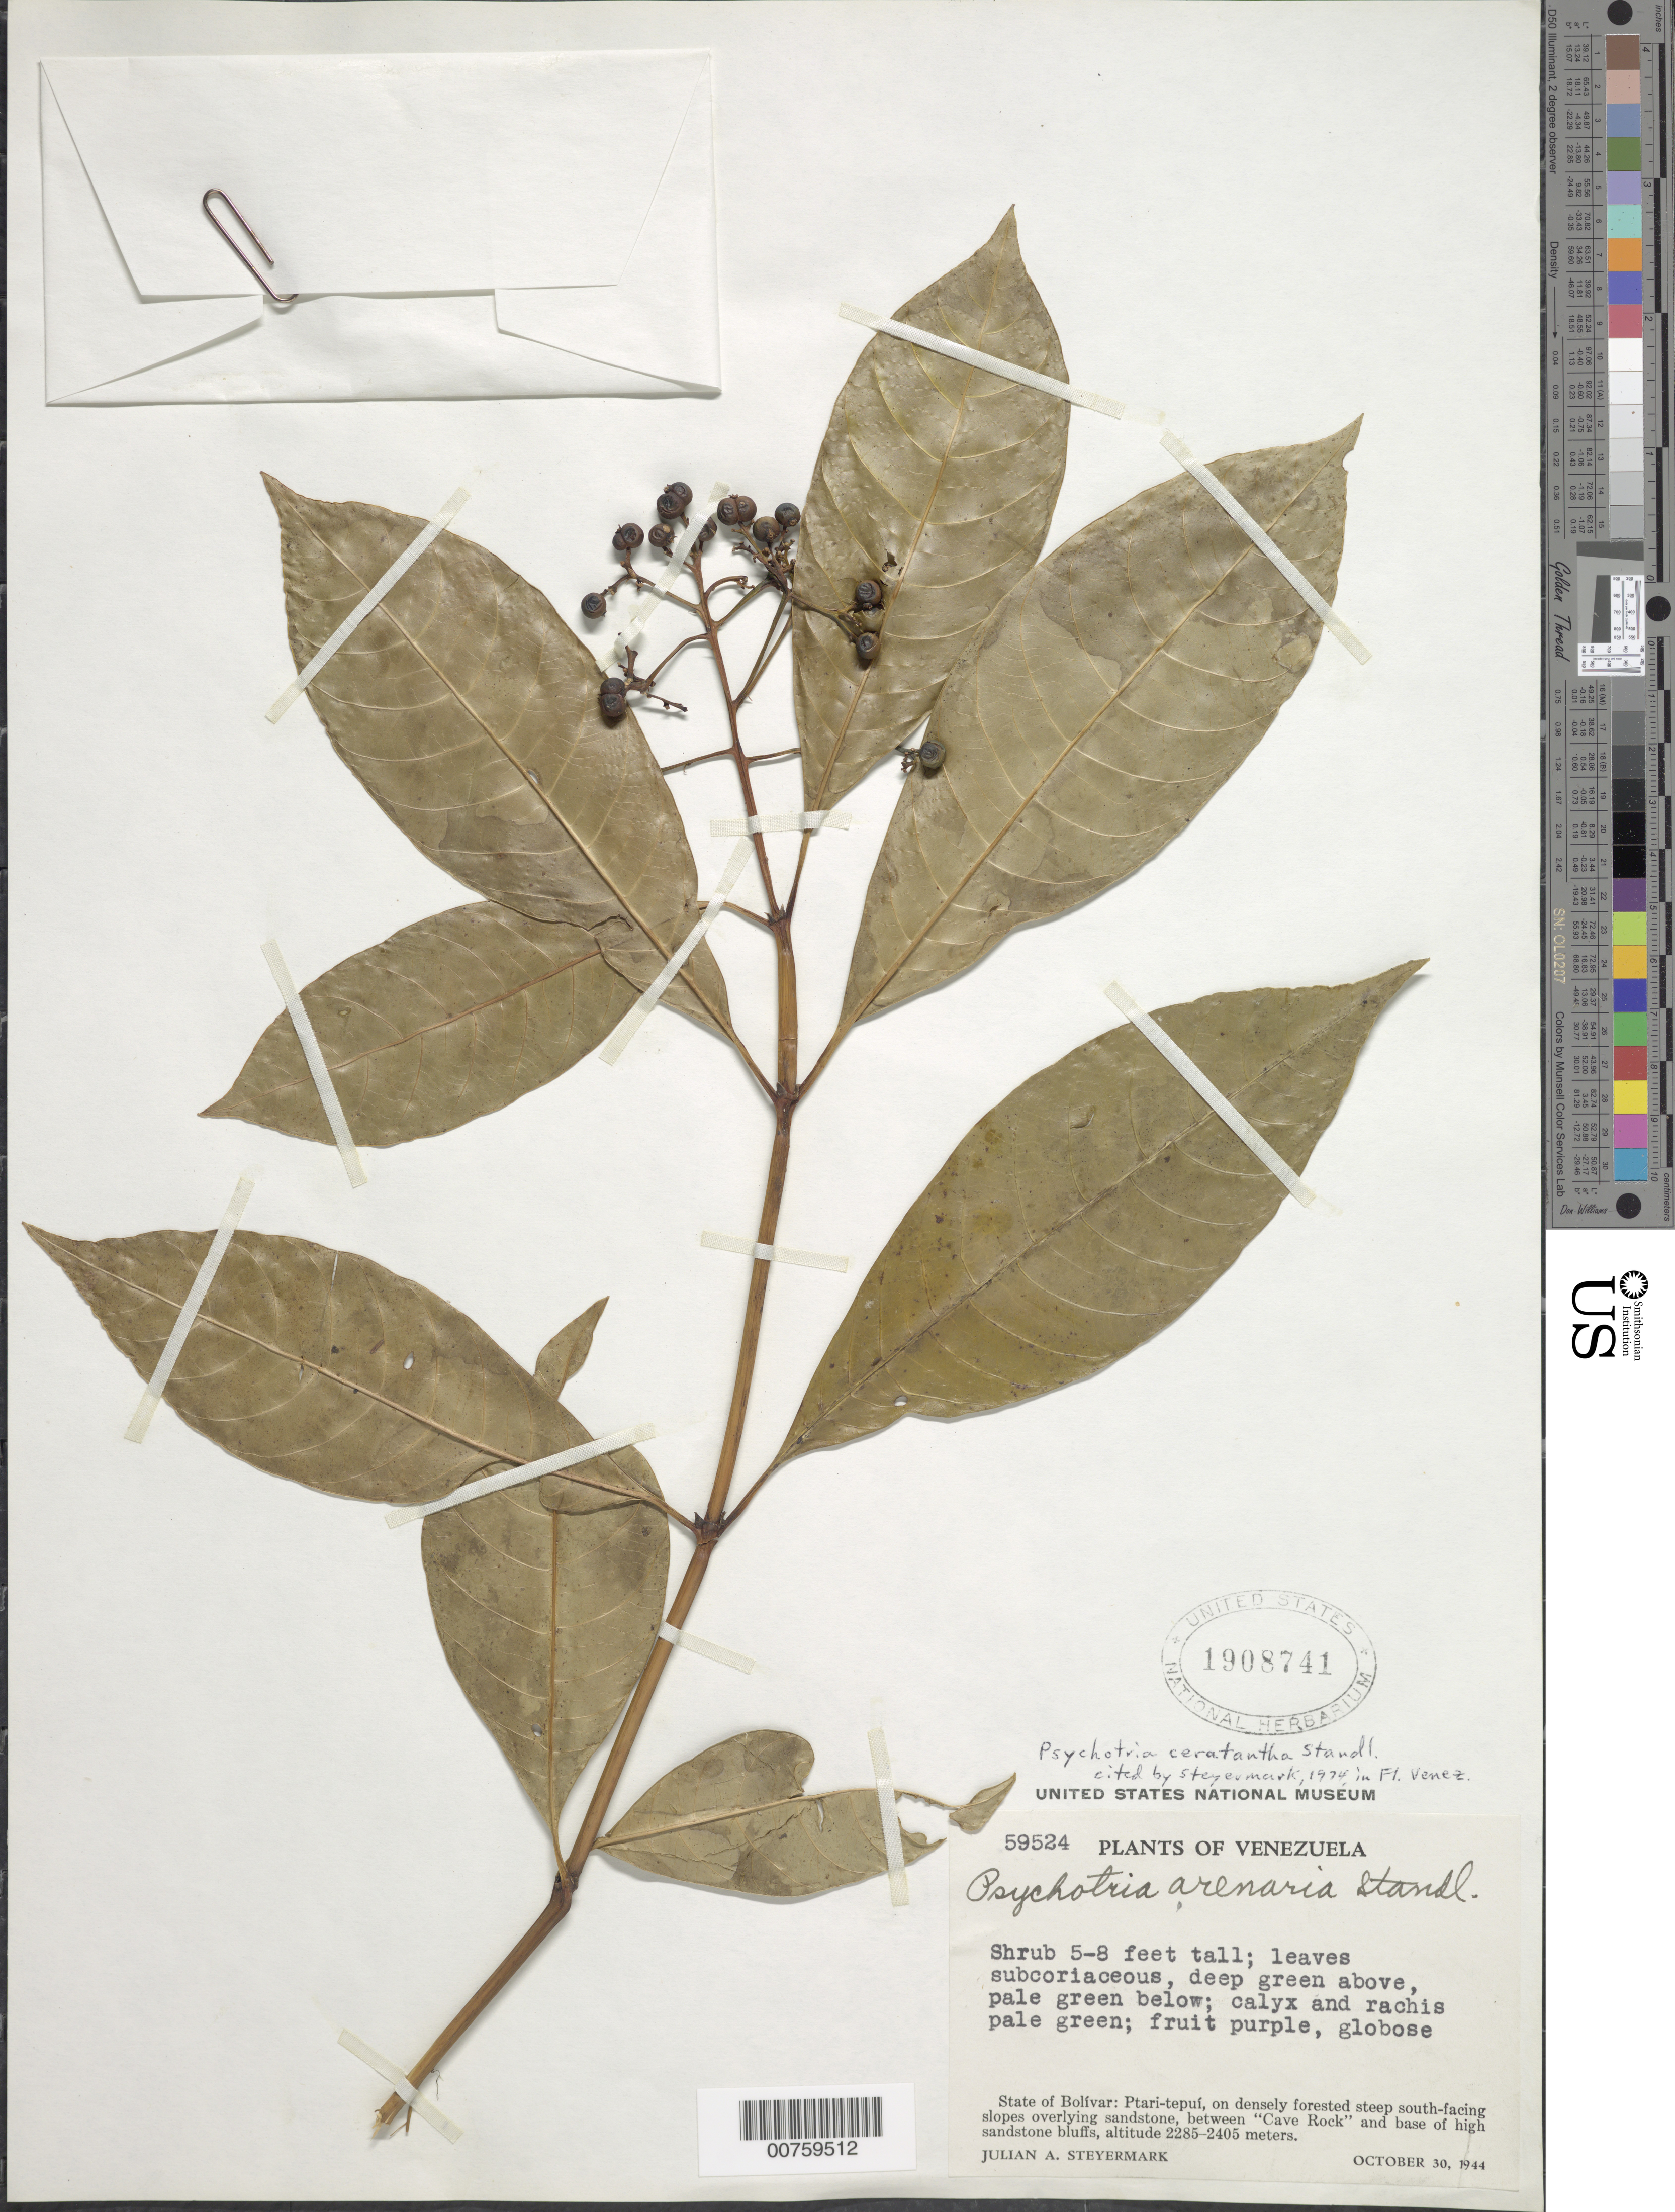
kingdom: Plantae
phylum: Tracheophyta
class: Magnoliopsida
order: Gentianales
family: Rubiaceae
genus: Psychotria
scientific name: Psychotria ceratantha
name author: Standl.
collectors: J. Steyermark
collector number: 59424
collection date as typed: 30-Oct-44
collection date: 1944-10-30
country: Venezuela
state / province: Bolívar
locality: Ptari-tepuí, between "Large Lunch River" and "Misia Kathy Camp"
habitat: Densely forested steep south-facing slopes overlying sandstone, between "Cave Rock" and base of high sandstone bluffs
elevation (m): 2285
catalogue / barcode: US 1908741